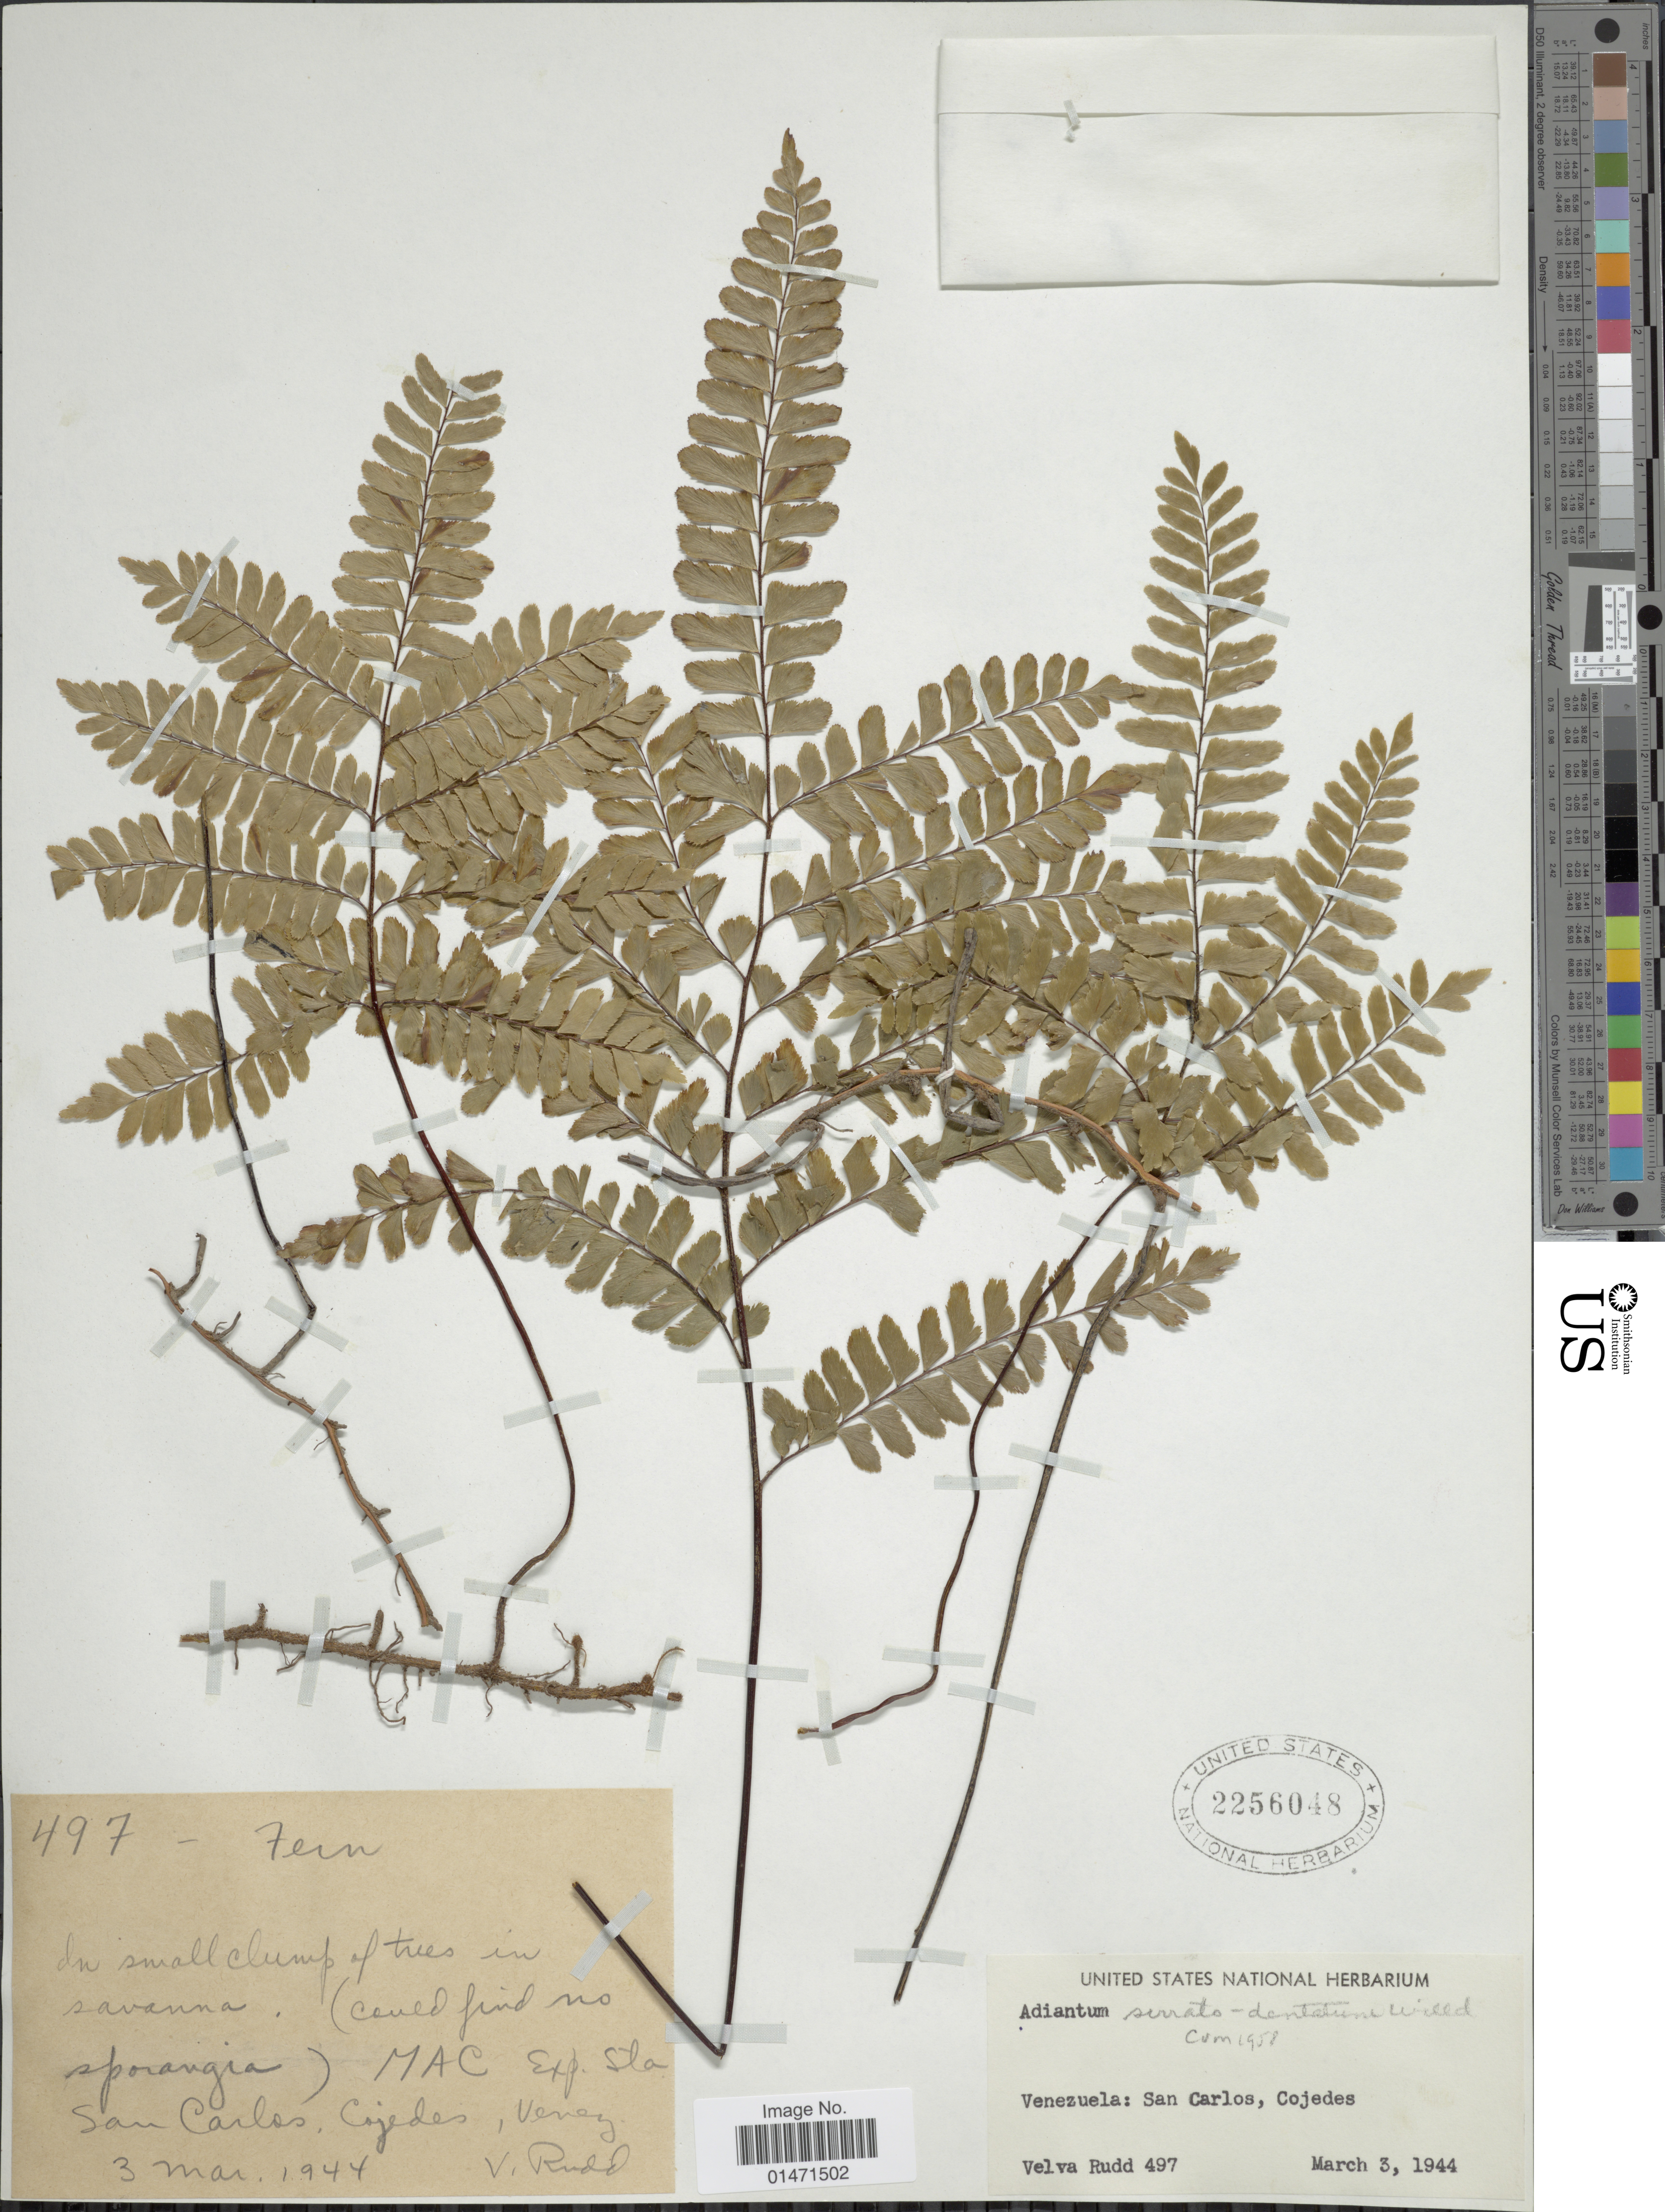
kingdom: Plantae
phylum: Tracheophyta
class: Polypodiopsida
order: Polypodiales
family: Pteridaceae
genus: Adiantum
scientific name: Adiantum serratodentatum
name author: Humb. & Bonpl. ex Willd.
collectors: V. E. Rudd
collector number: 497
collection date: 1944-03-03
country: Venezuela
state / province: Cojedes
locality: San Carlos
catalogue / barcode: US 2256048